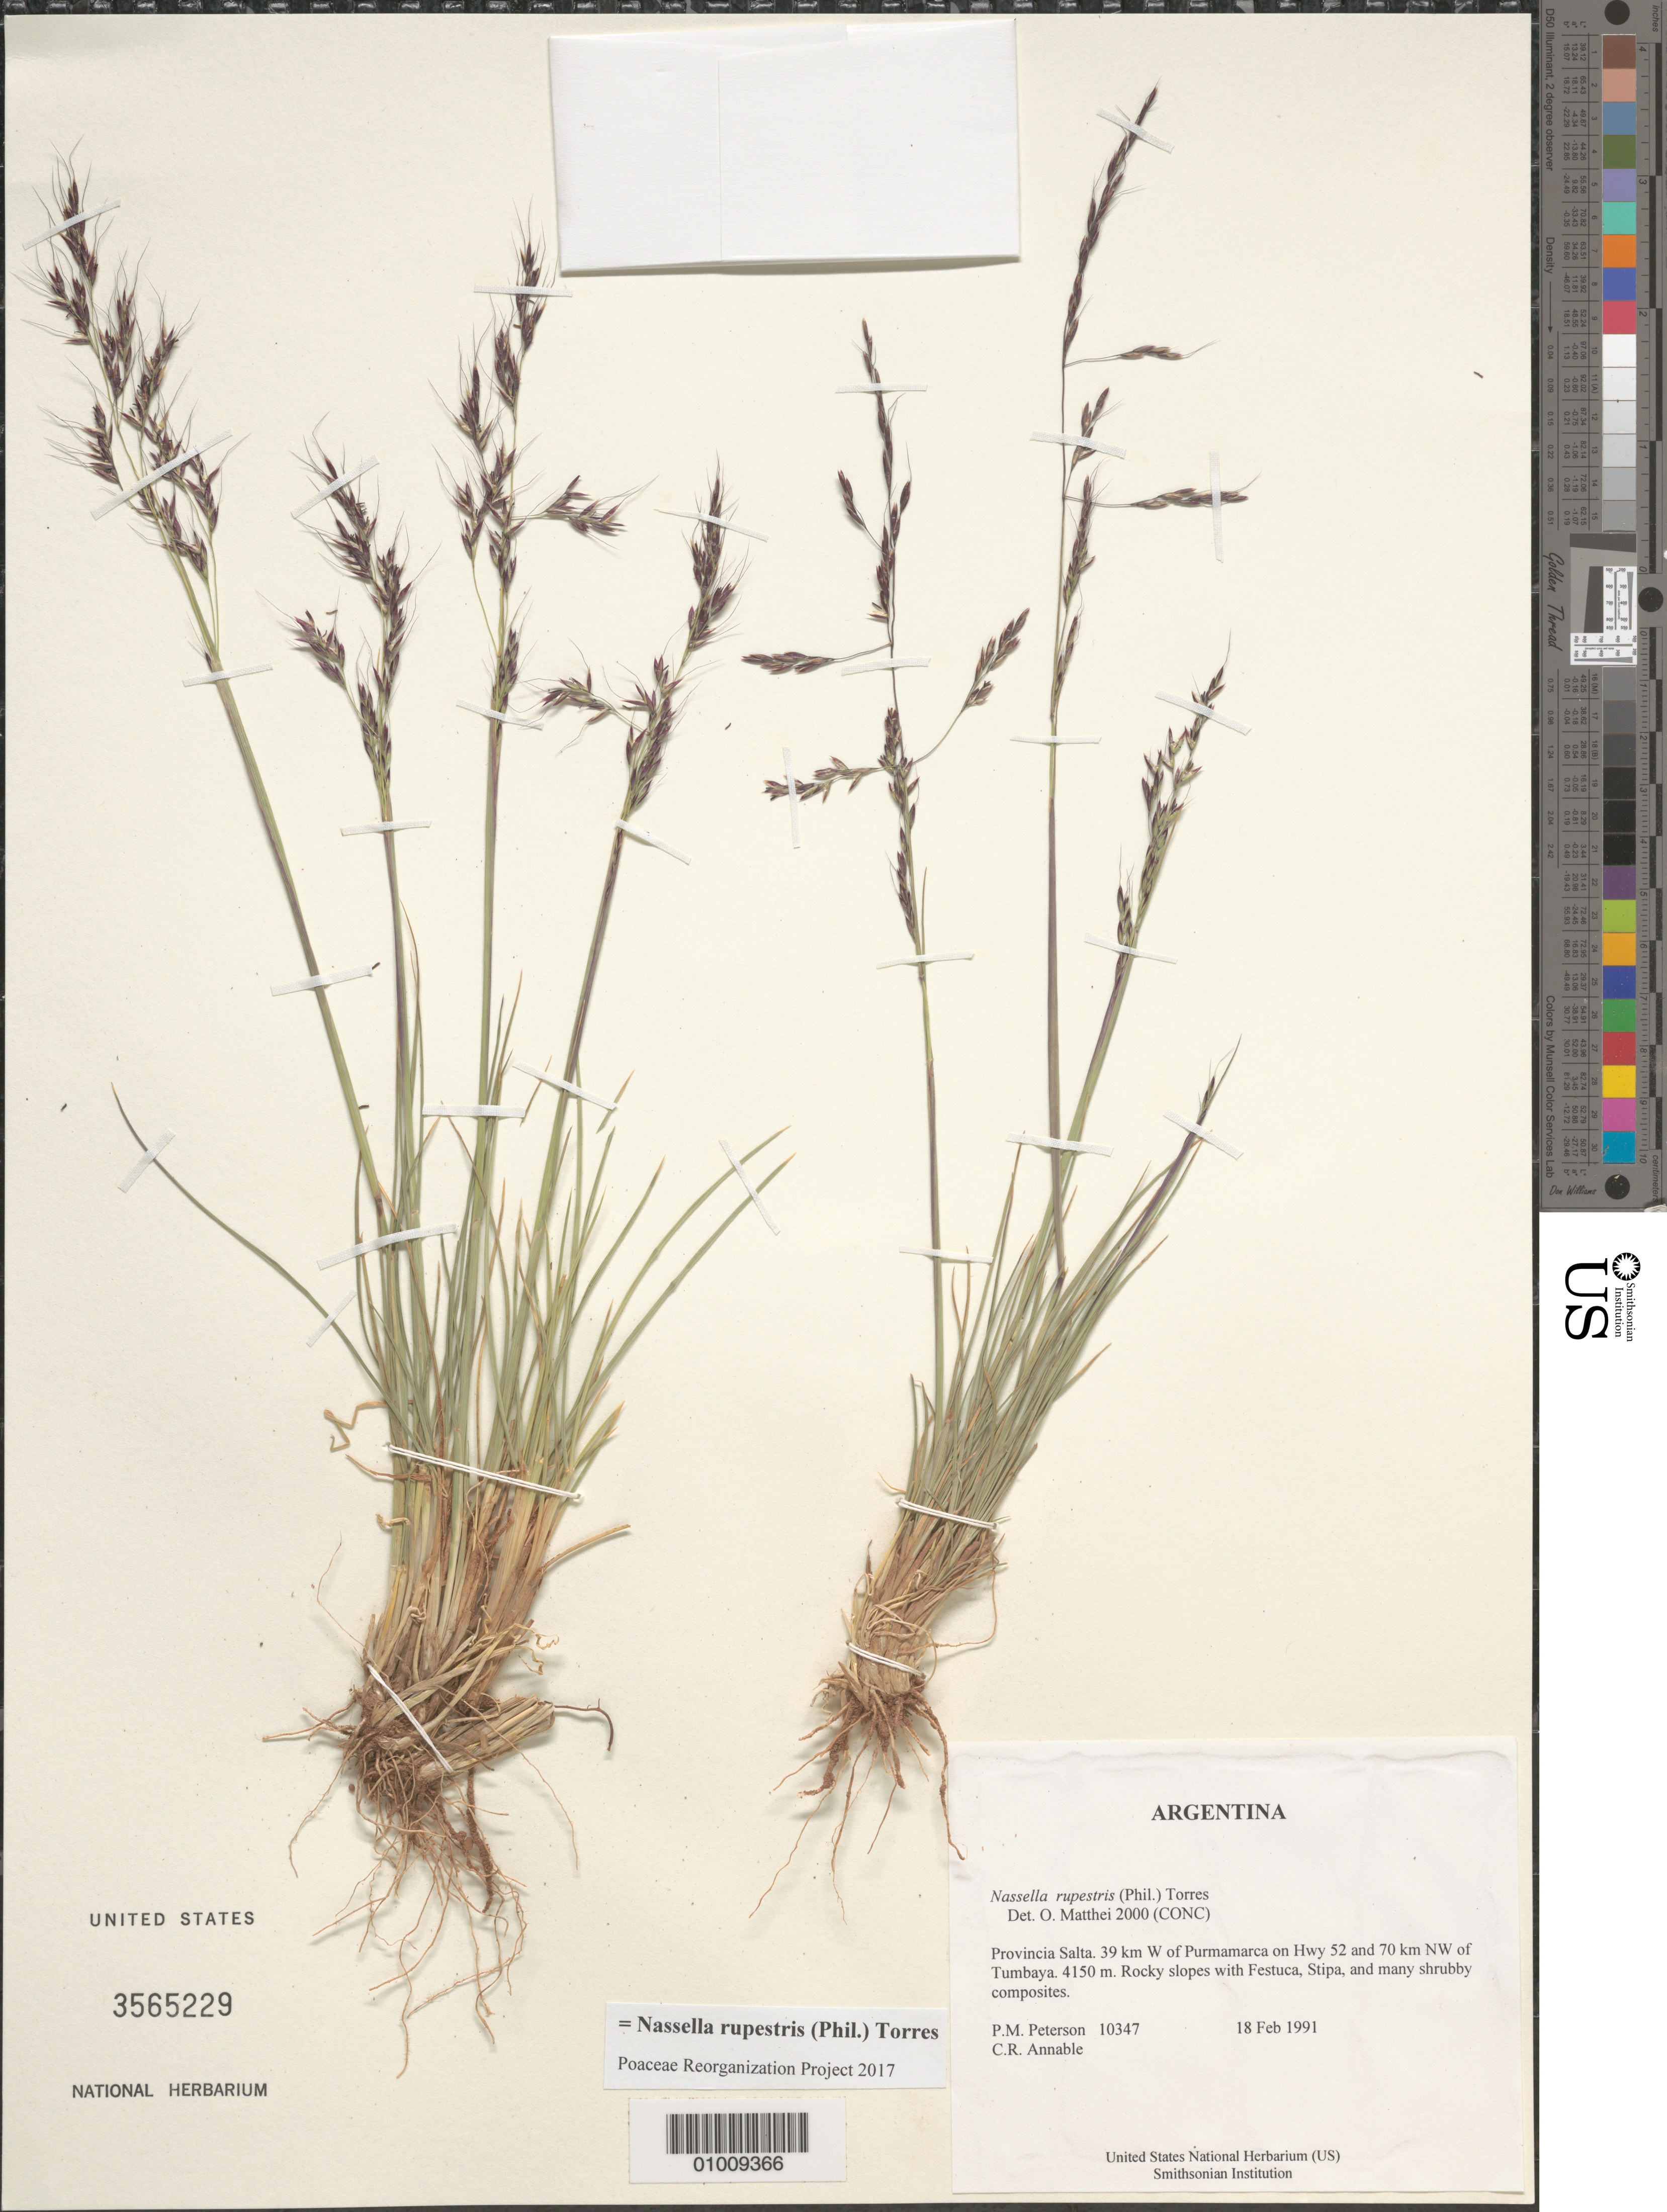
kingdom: Plantae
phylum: Tracheophyta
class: Liliopsida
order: Poales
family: Poaceae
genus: Nassella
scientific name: Nassella rupestris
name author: (Phil.) A.M. Torres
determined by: Matthei, O. R.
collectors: P. M. Peterson & C. R. Annable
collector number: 10347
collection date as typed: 18 Feb 1991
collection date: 1991-02-18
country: Argentina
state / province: Salta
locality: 39 km W of Purmamarca on Hwy 52 and 70 km NW of Tumbaya.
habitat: Rocky slopes with Festuca, Stipa, and many shruby composites.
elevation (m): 4150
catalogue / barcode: US 3565229